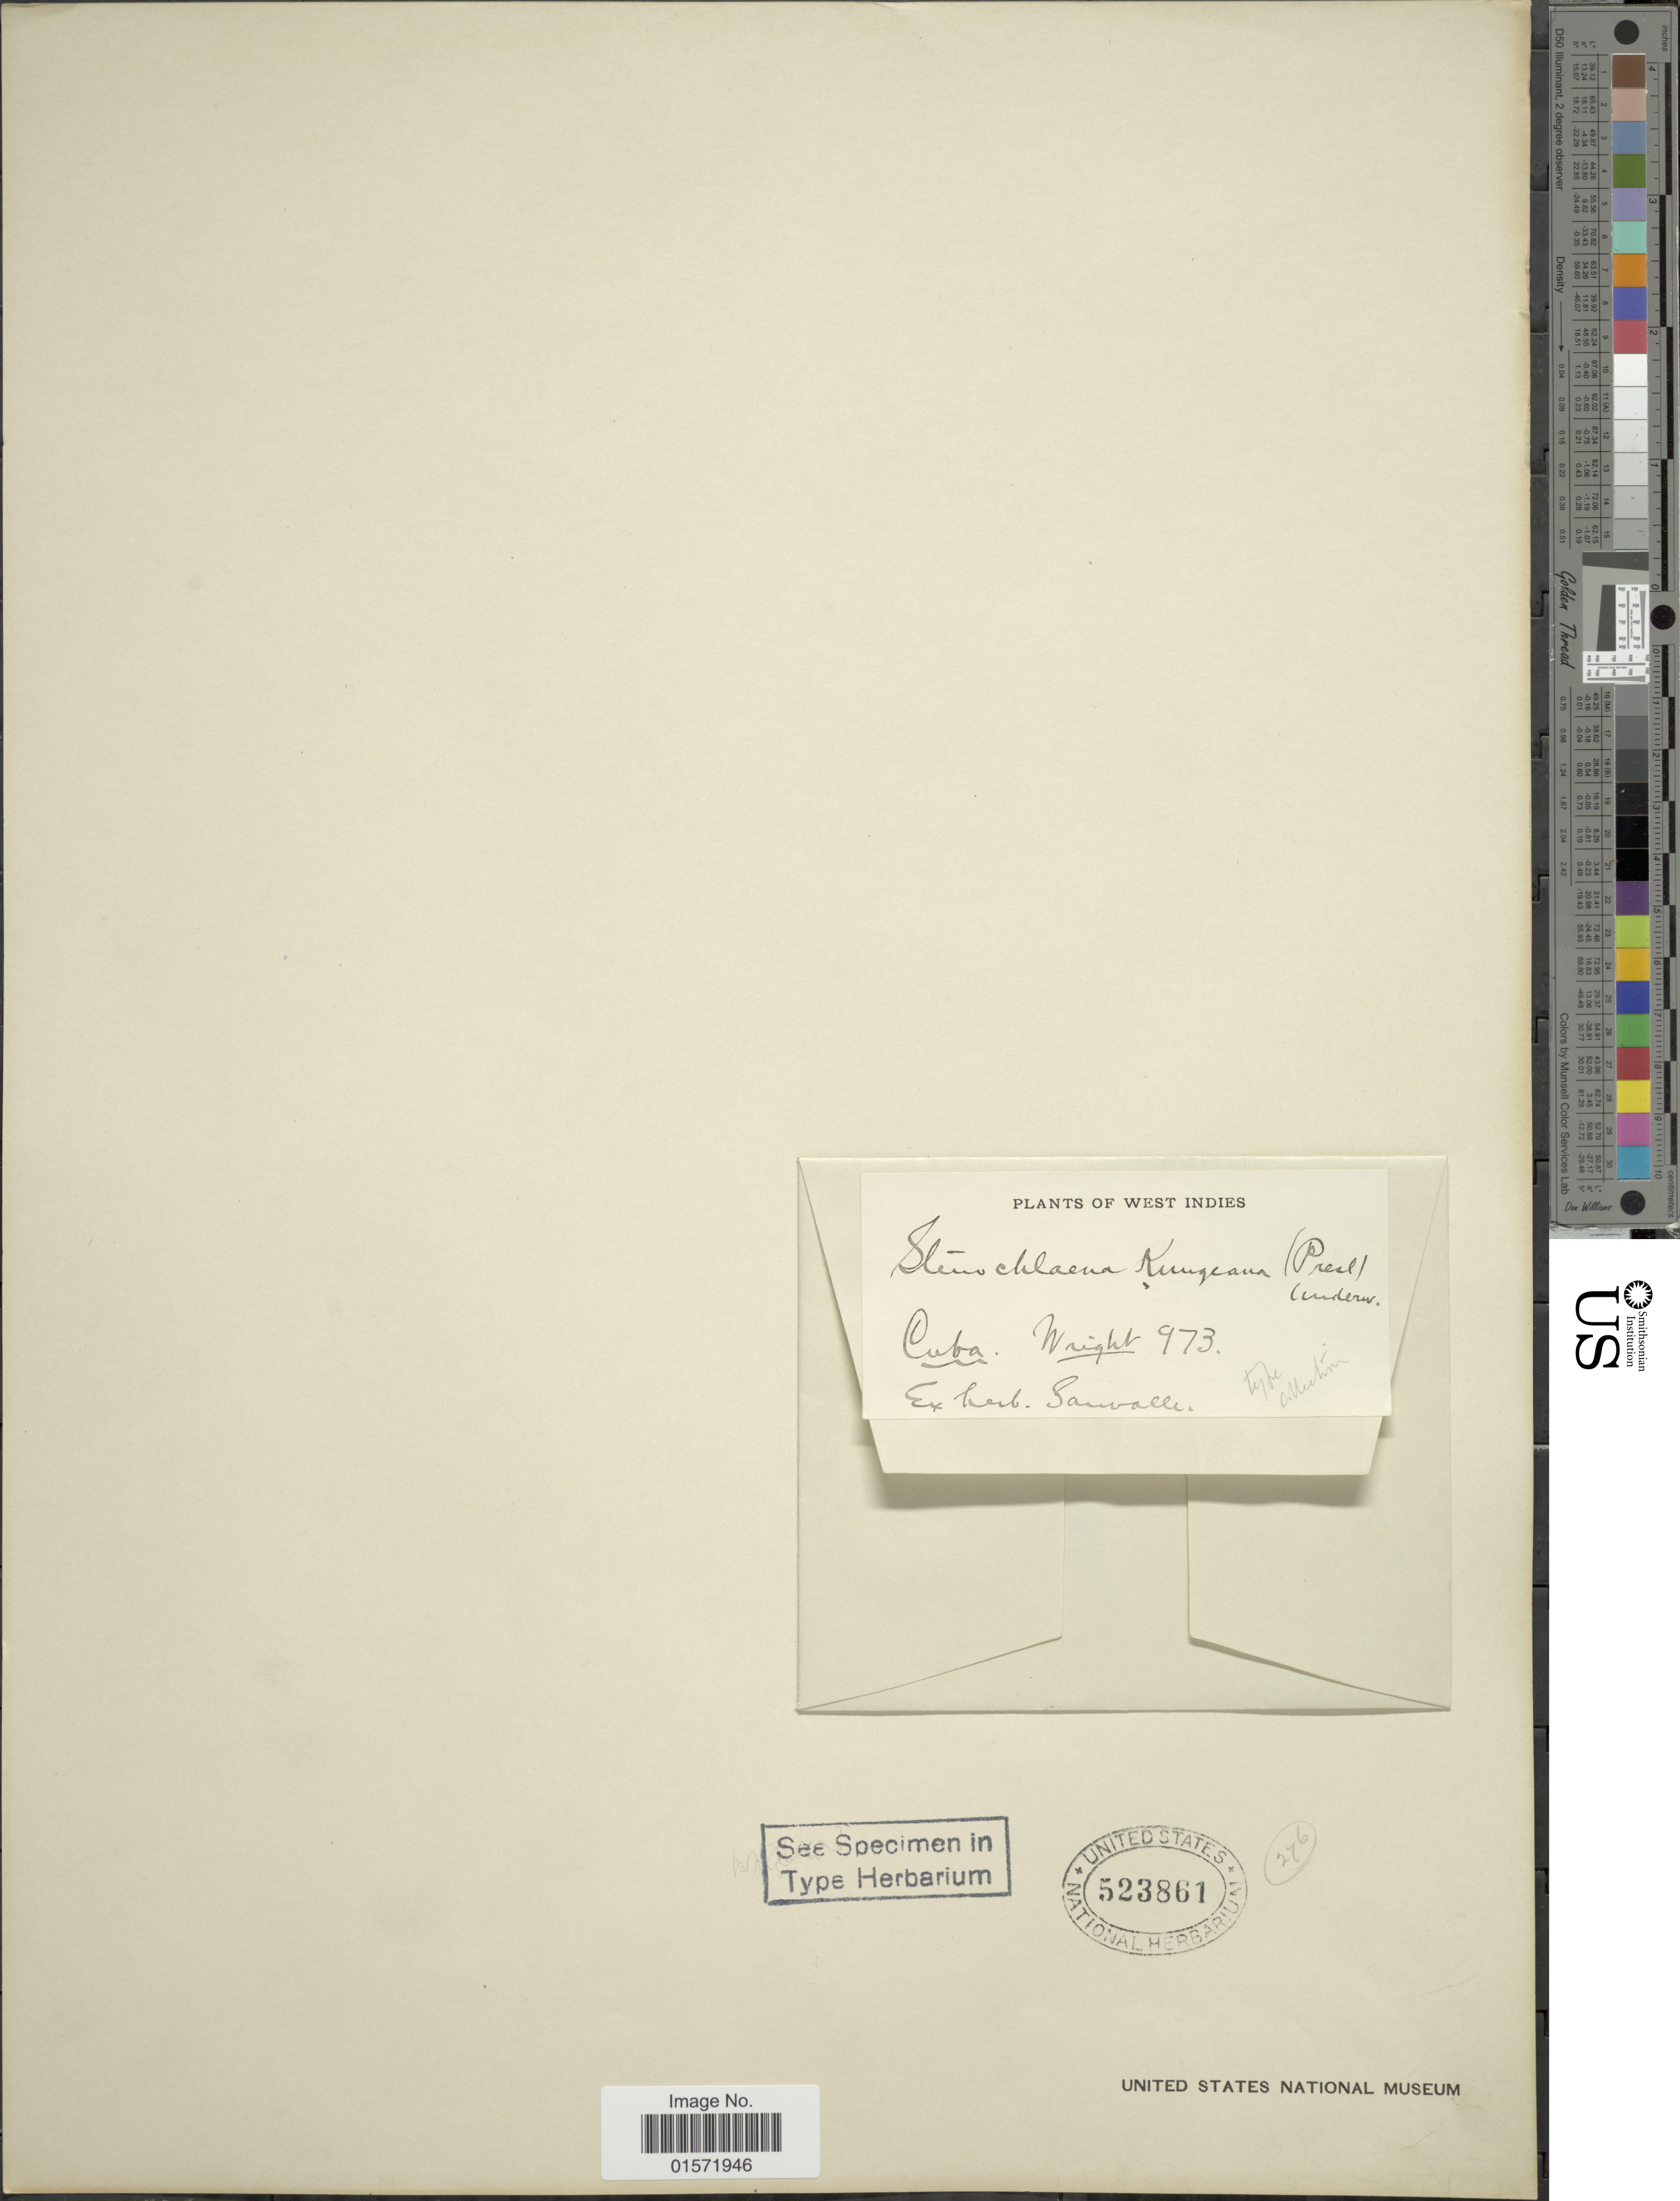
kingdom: Plantae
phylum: Tracheophyta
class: Polypodiopsida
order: Polypodiales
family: Lomariopsidaceae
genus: Lomariopsis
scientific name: Lomariopsis kunzeana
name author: (Underw.) Holttum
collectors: Wright, --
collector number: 973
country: Cuba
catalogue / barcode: US 523861